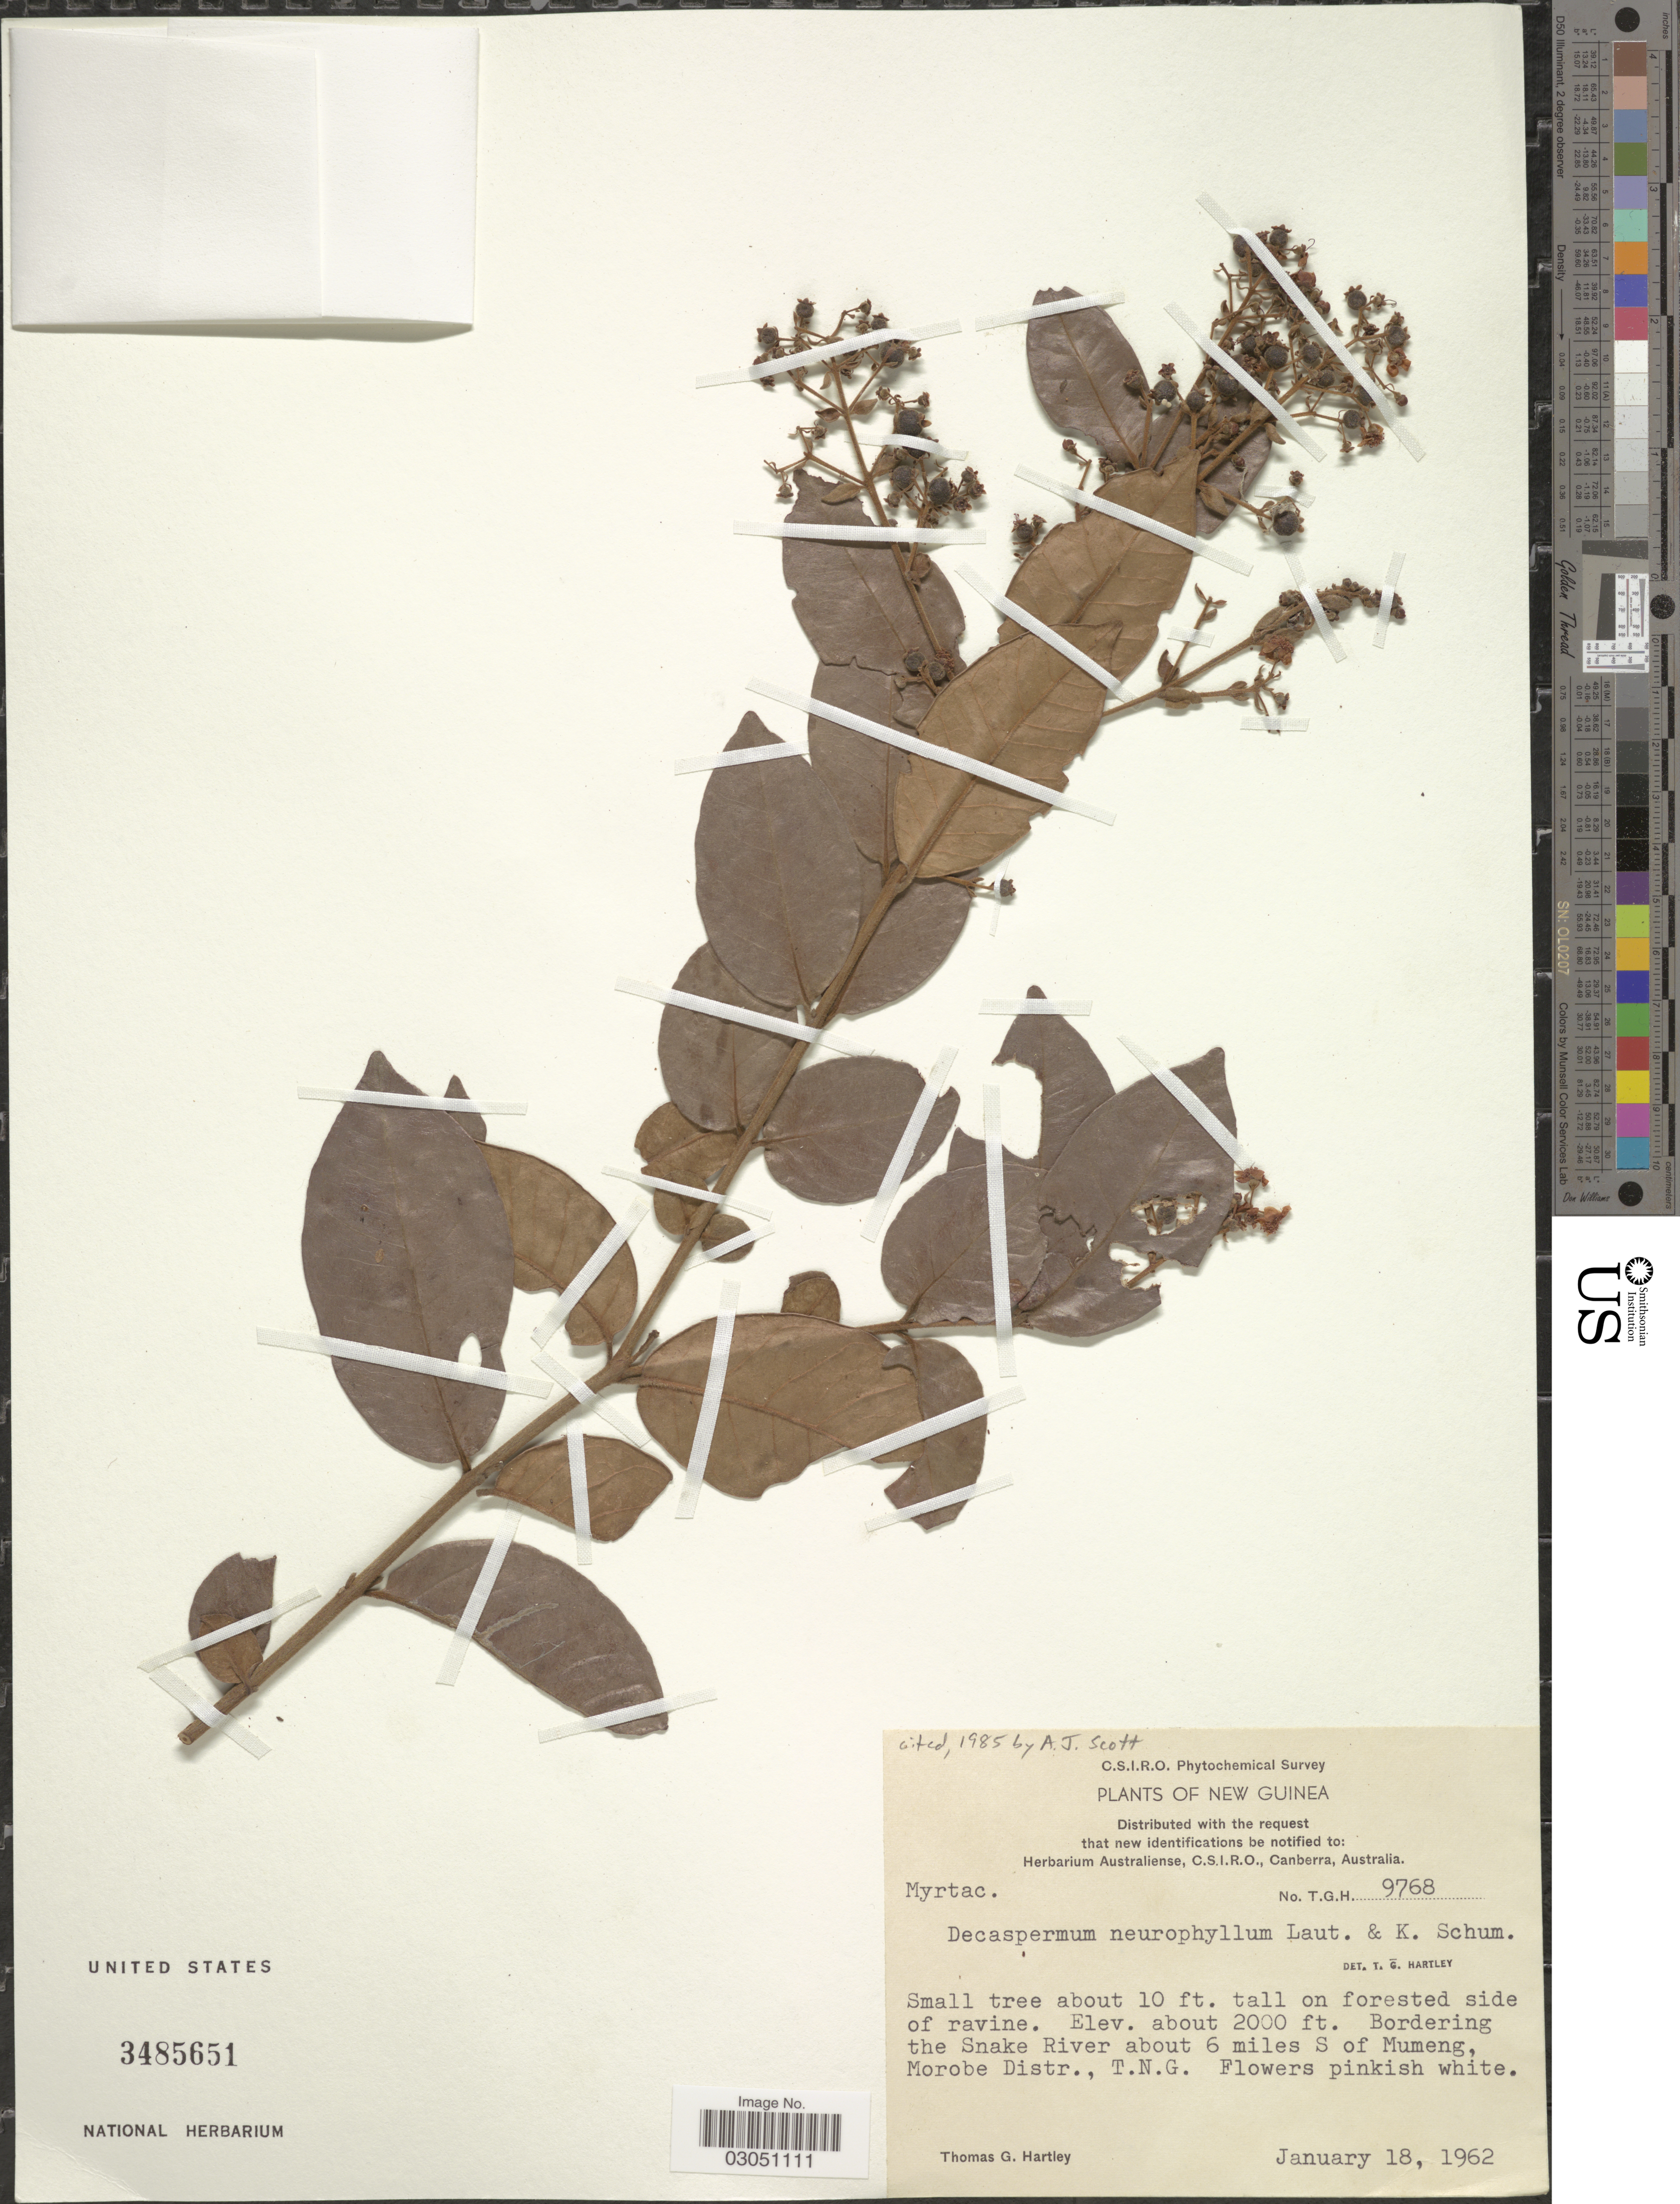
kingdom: Plantae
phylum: Tracheophyta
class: Magnoliopsida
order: Myrtales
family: Myrtaceae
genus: Decaspermum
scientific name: Decaspermum neurophyllum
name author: K. Schum. & Lauterb.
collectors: T. Hartley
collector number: T.G.H.9768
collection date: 1962-01-18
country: Papua New Guinea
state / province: Morobe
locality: New Guinea. Bordering the Snake River about 6 miles S of Mumeng, Morobe Distr., T. N. G.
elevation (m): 610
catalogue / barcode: US 3485651